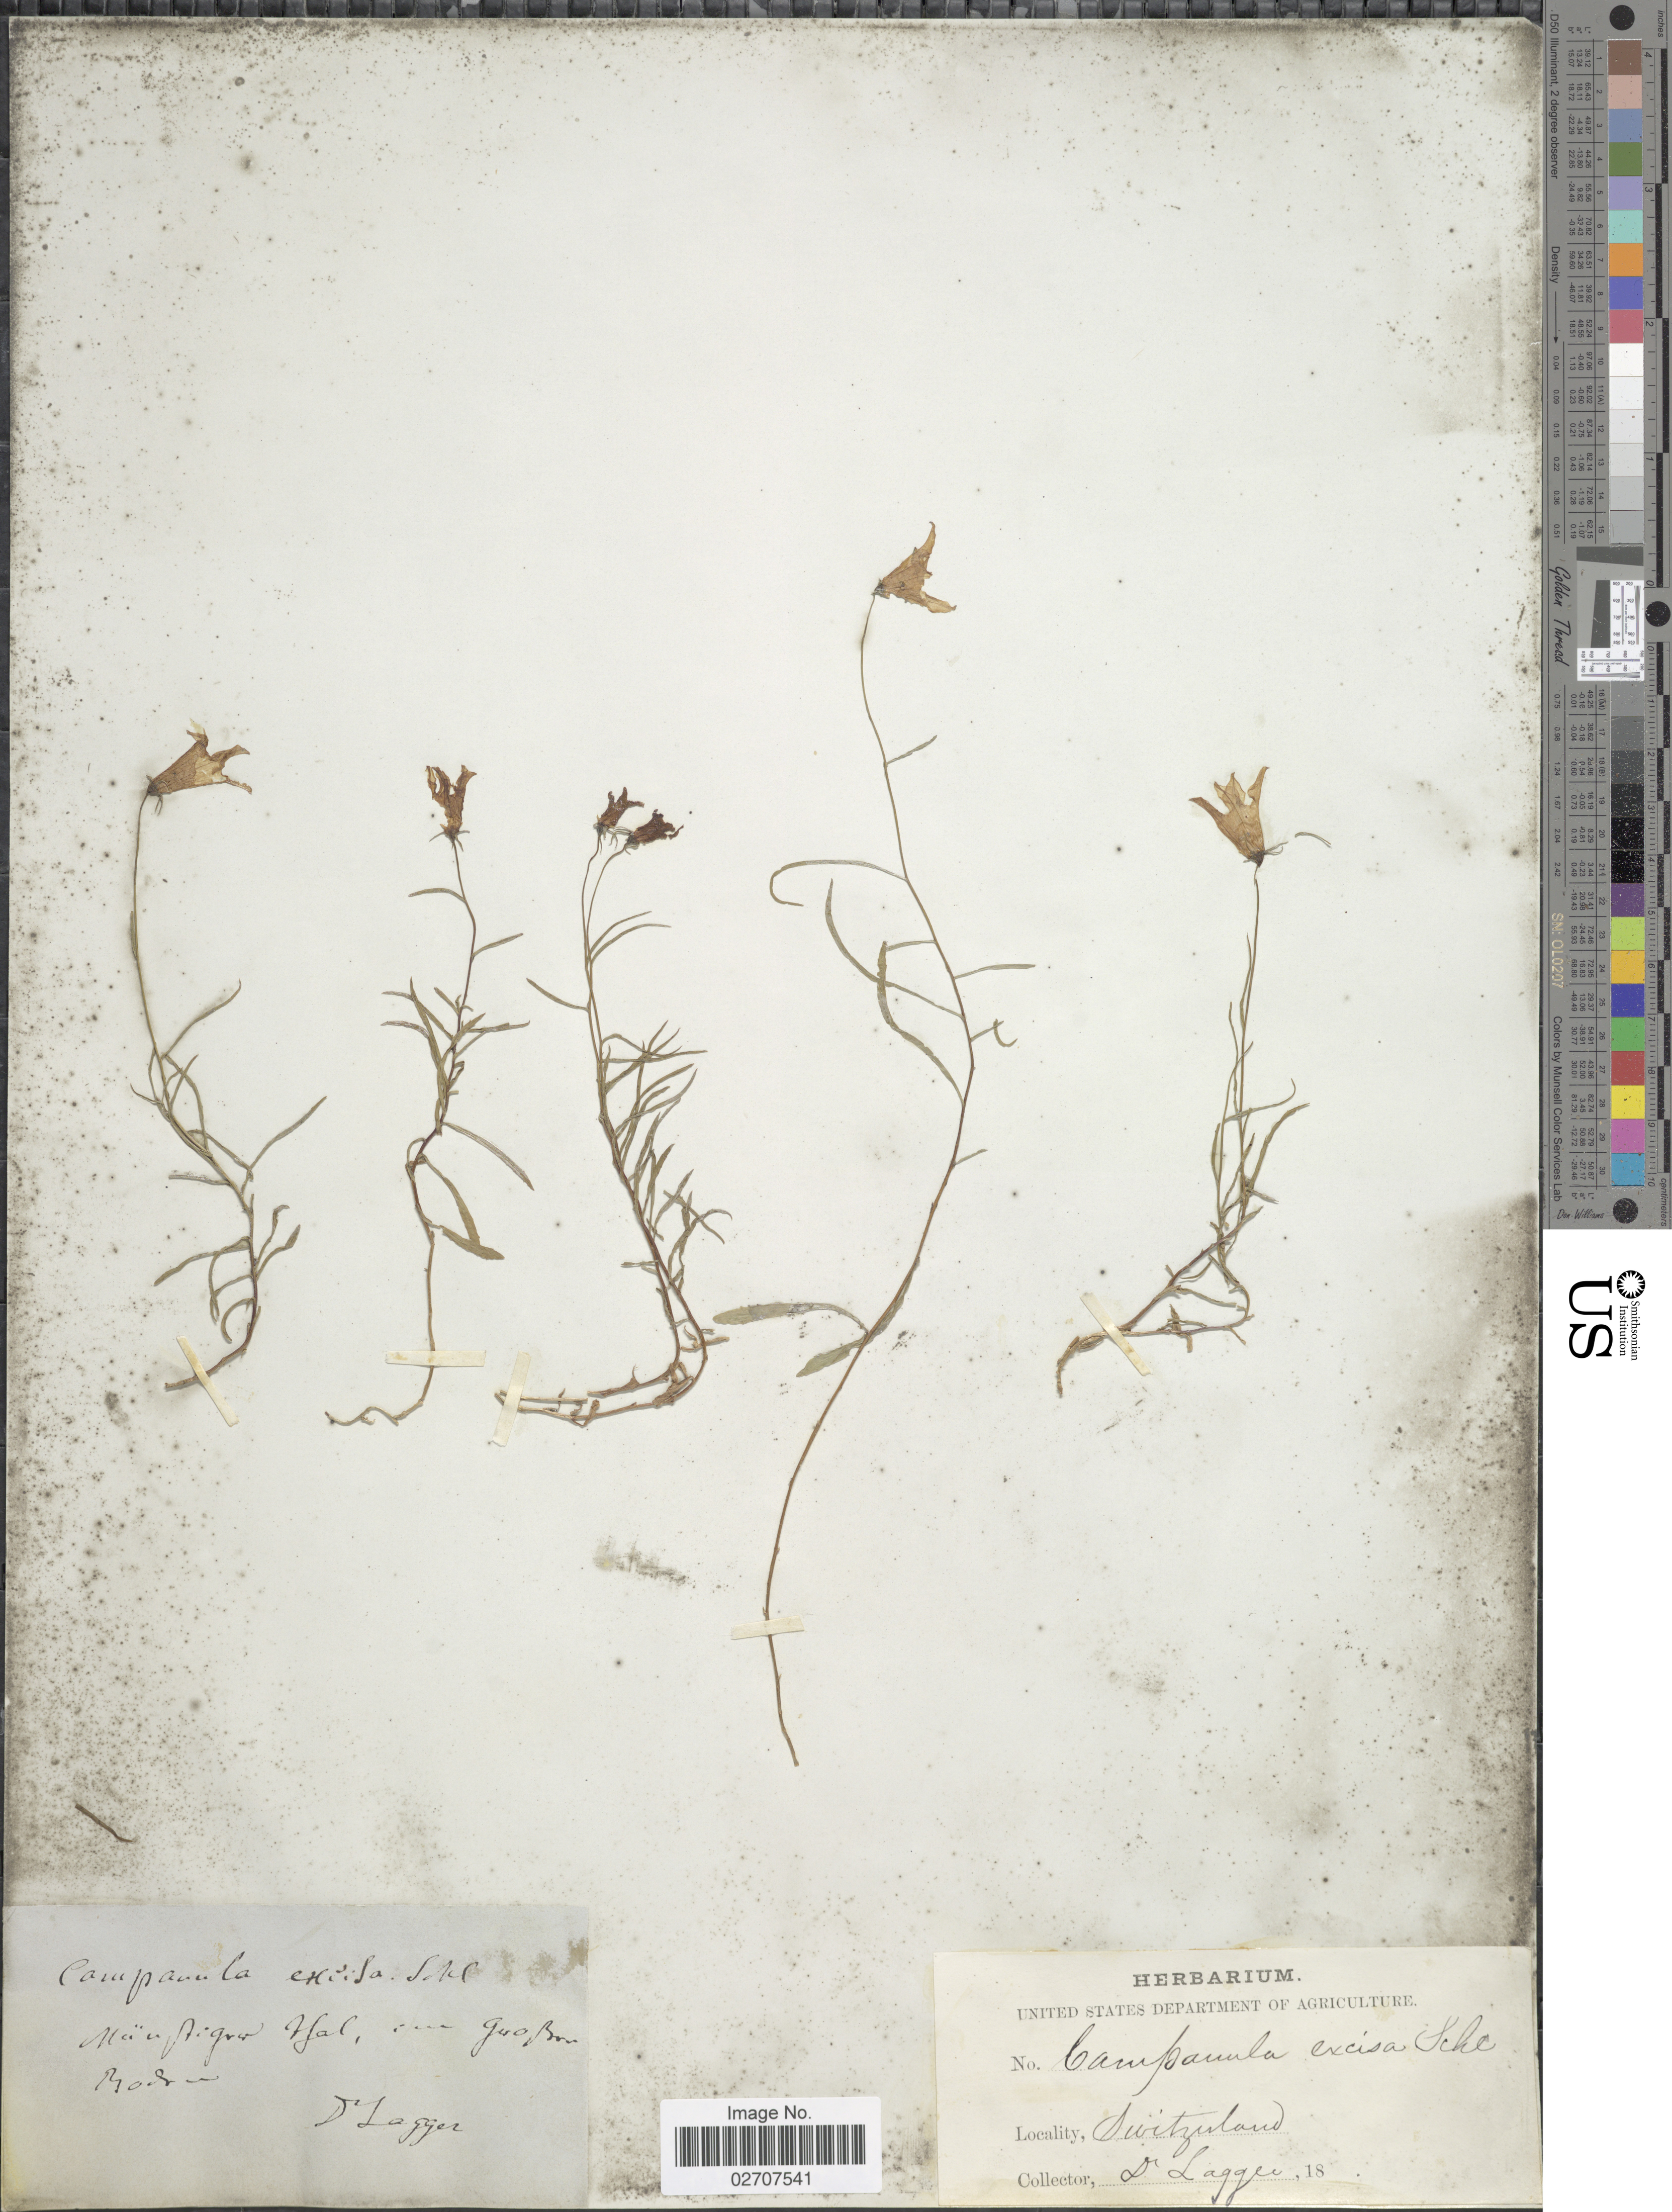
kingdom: Plantae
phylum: Tracheophyta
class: Magnoliopsida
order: Asterales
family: Campanulaceae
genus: Campanula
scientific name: Campanula excisa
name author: Schleich.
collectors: F. J. Lagger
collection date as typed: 18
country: Switzerland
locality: Man Aigro Hal, em guo Bon [interpreted]